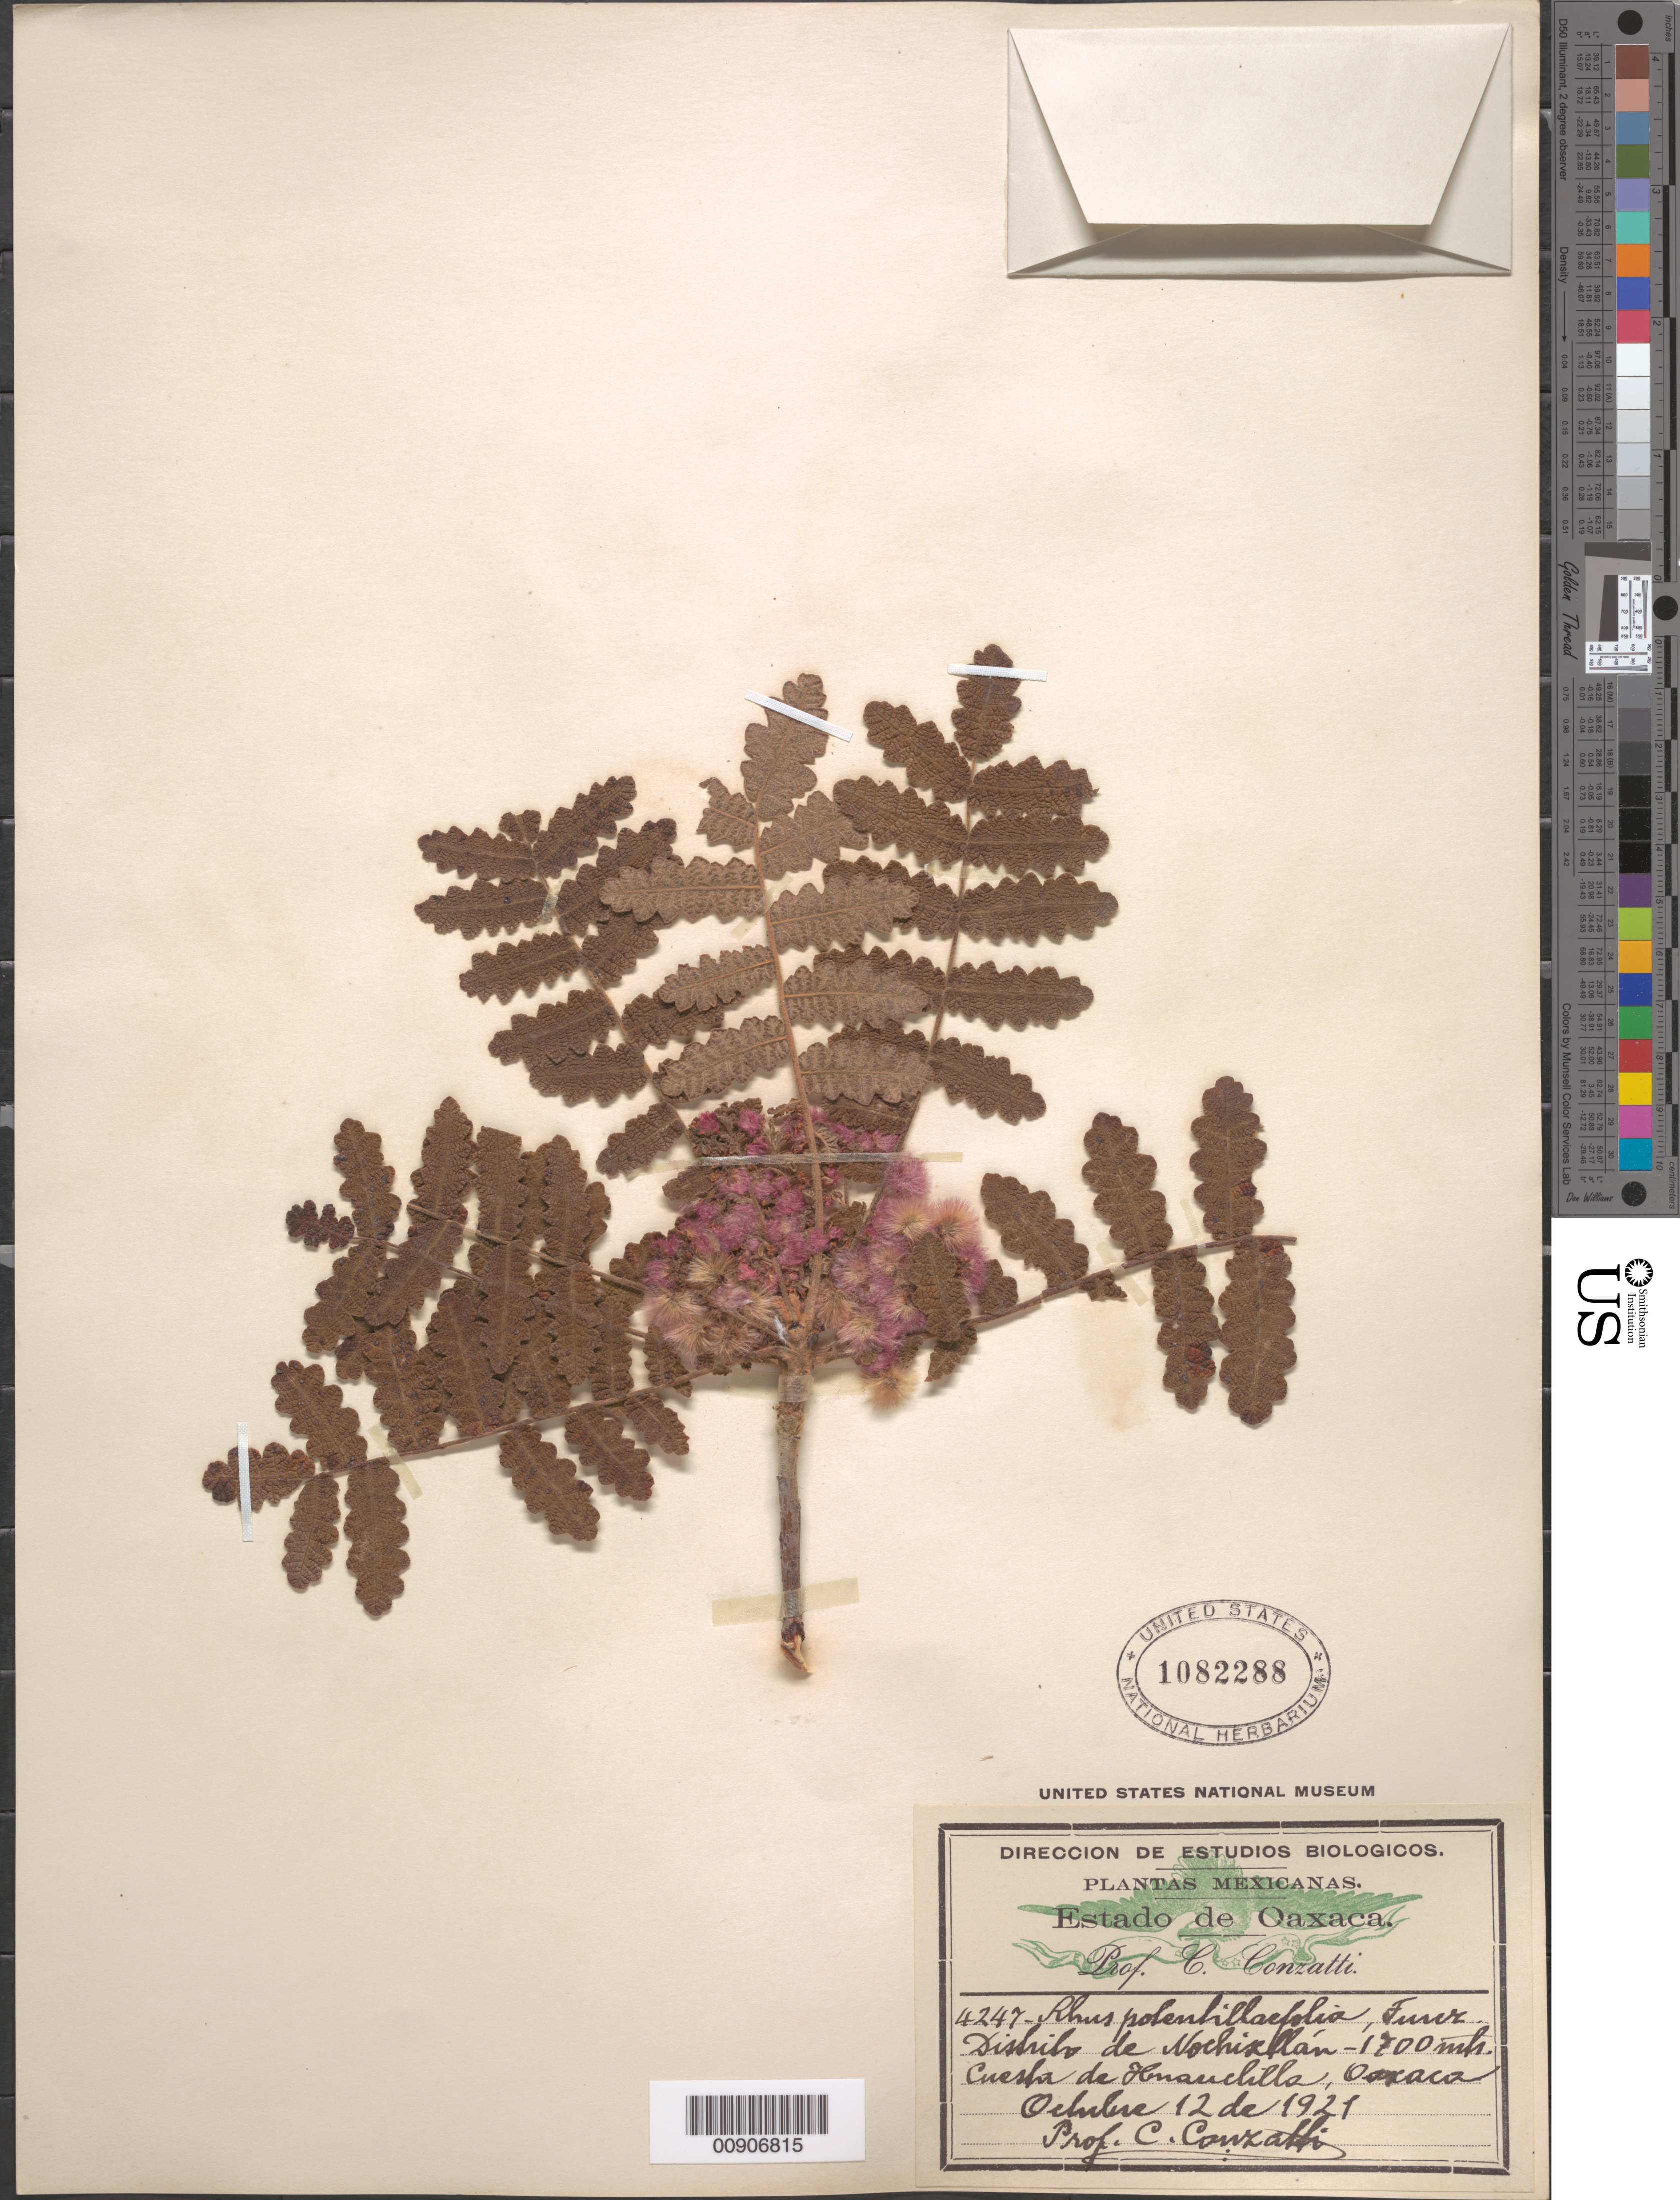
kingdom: Plantae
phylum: Tracheophyta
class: Magnoliopsida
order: Sapindales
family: Anacardiaceae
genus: Actinocheita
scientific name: Actinocheita filicina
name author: (Sessé & Moc. ex DC.) F.A. Barkley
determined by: Mitchell, John D.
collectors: C. Conzatti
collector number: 4247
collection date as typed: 12 Oct 1921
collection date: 1921-10-12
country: Mexico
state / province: Oaxaca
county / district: Nochixtlán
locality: Oaxaca: Distrito de Nochixtlán, Cuesta de Huauclilla.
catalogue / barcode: US 1082288